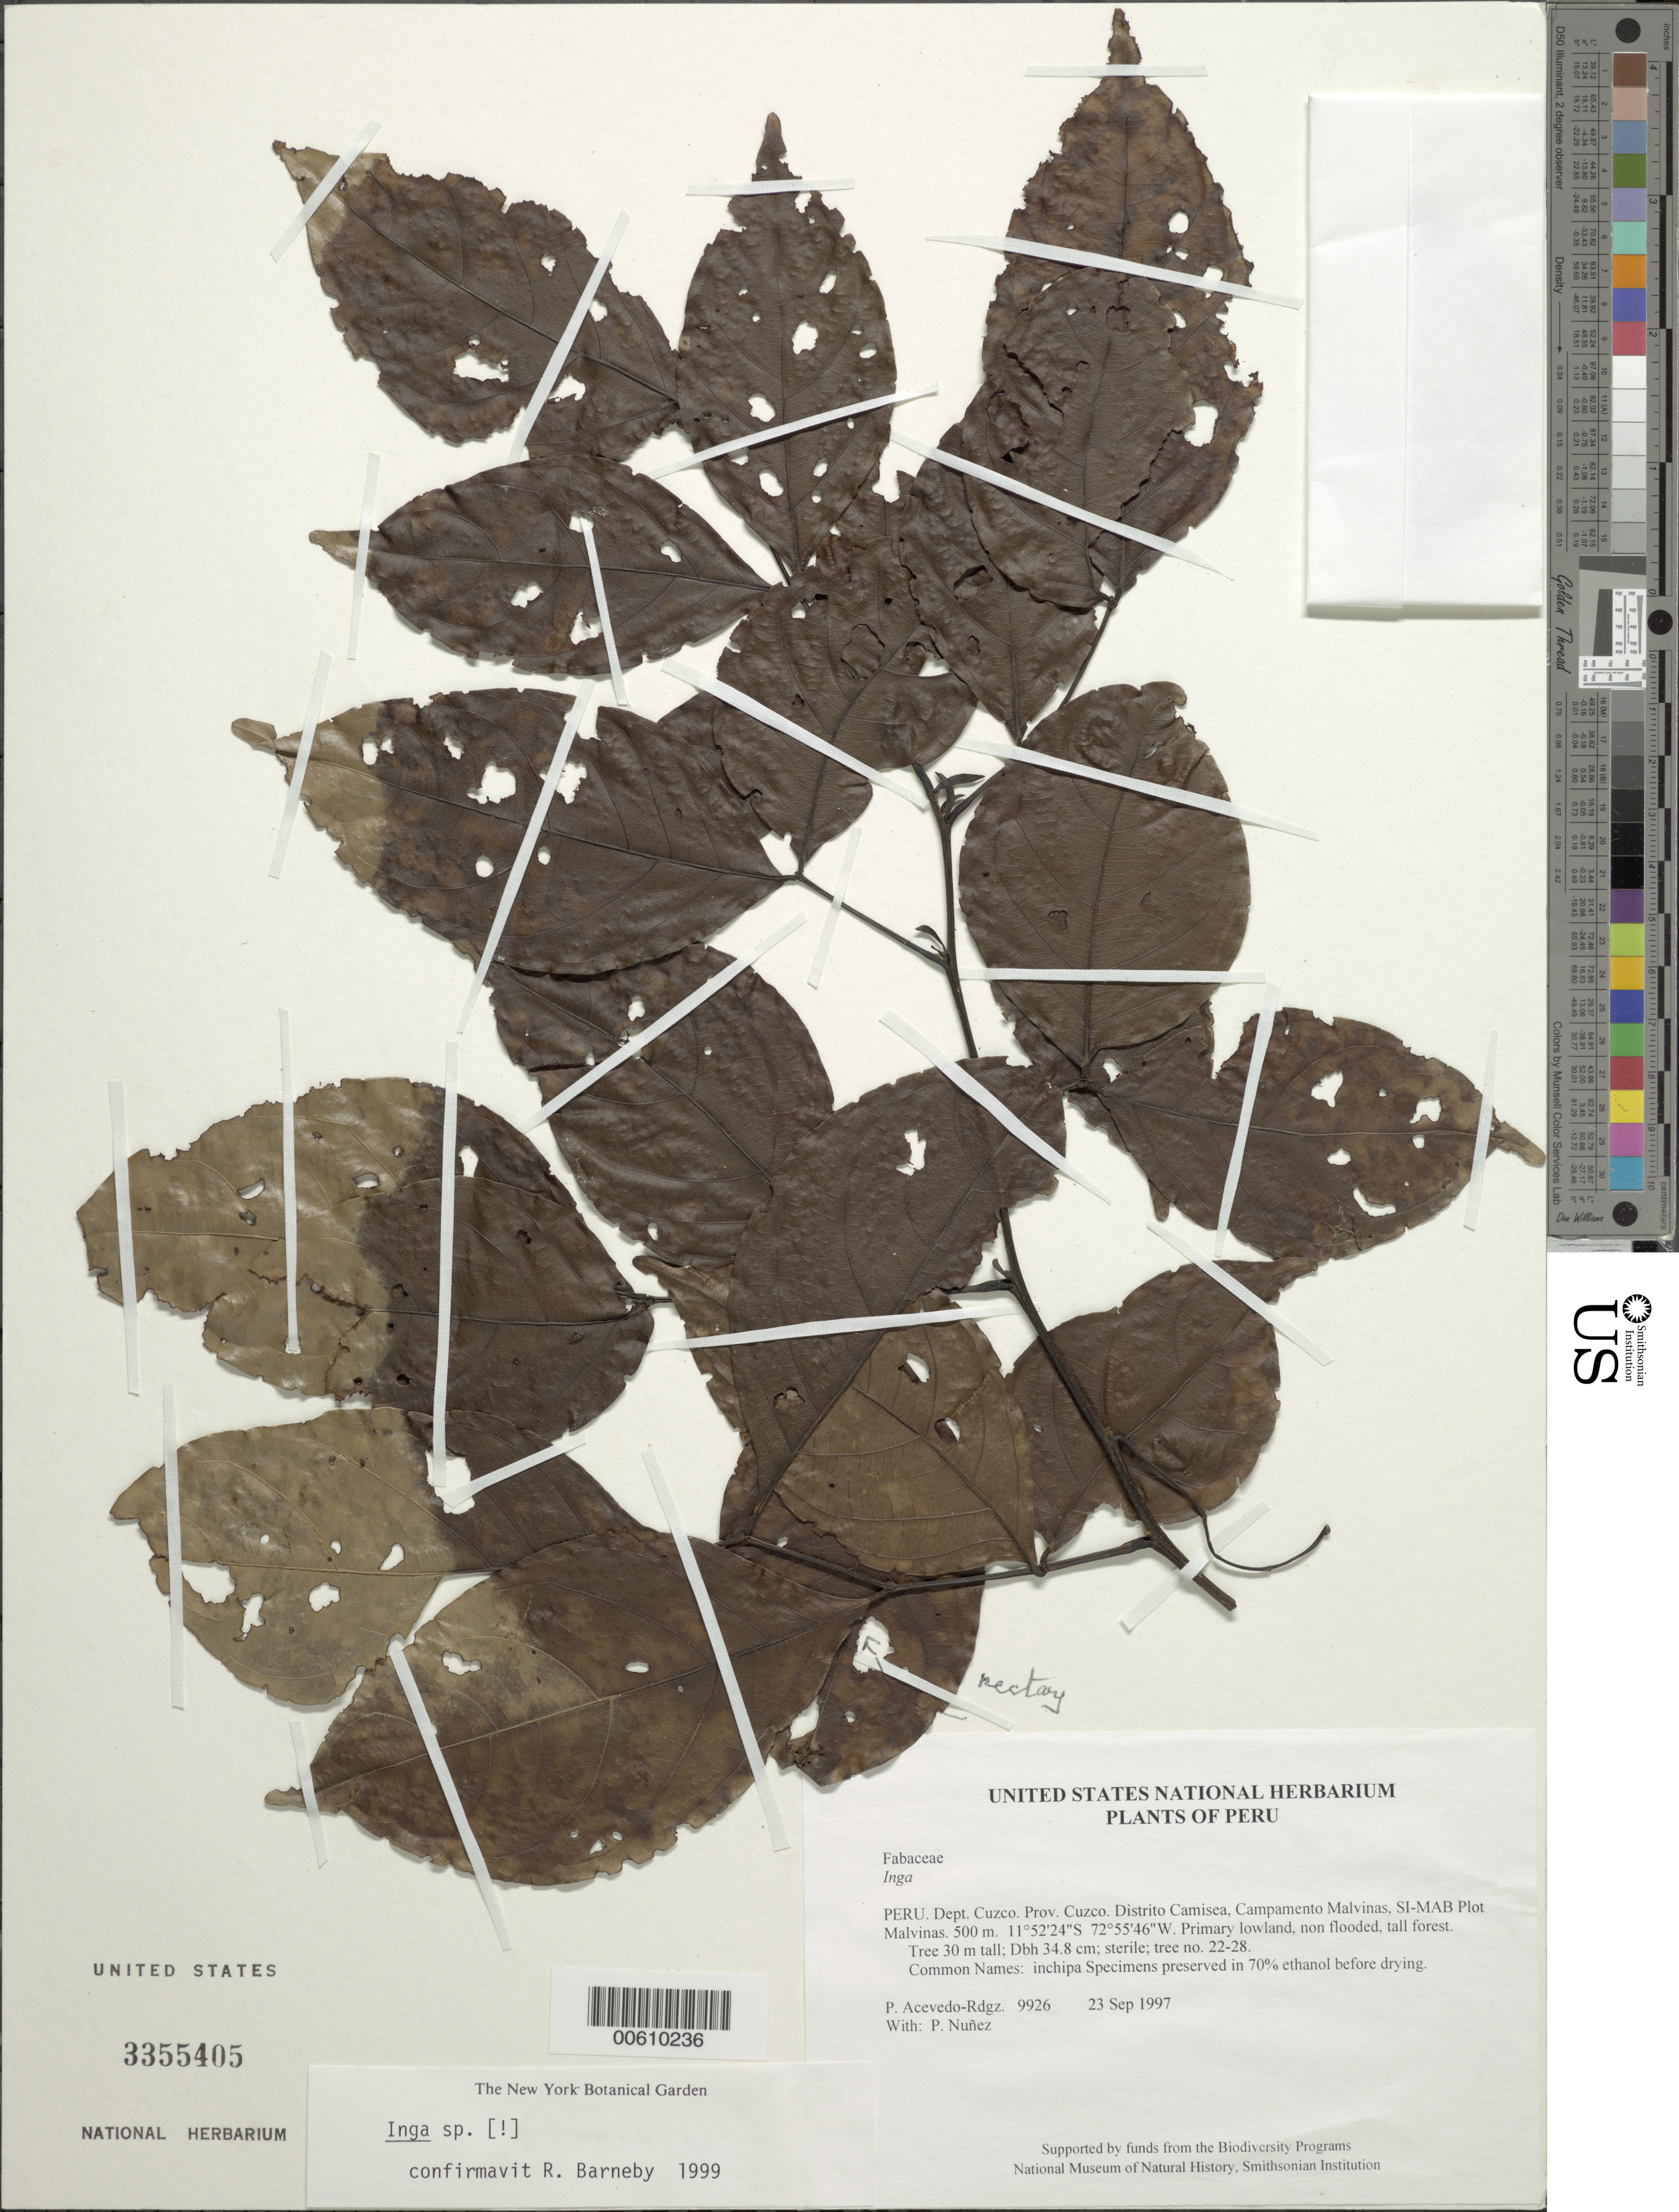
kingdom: Plantae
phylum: Tracheophyta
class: Magnoliopsida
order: Fabales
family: Fabaceae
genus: Inga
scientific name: Inga sp.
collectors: P. Acevedo-Rodr. & P. Nuñez V.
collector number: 9926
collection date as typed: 23 Sep 1997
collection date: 1997-09-23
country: Peru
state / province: Cusco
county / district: Cusco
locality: Distrito Camisea, Campamento Malvinas, SI-MAB Plot Malvinas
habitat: Primary lowland, non flooded, tall forest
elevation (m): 500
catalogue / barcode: US 3355405